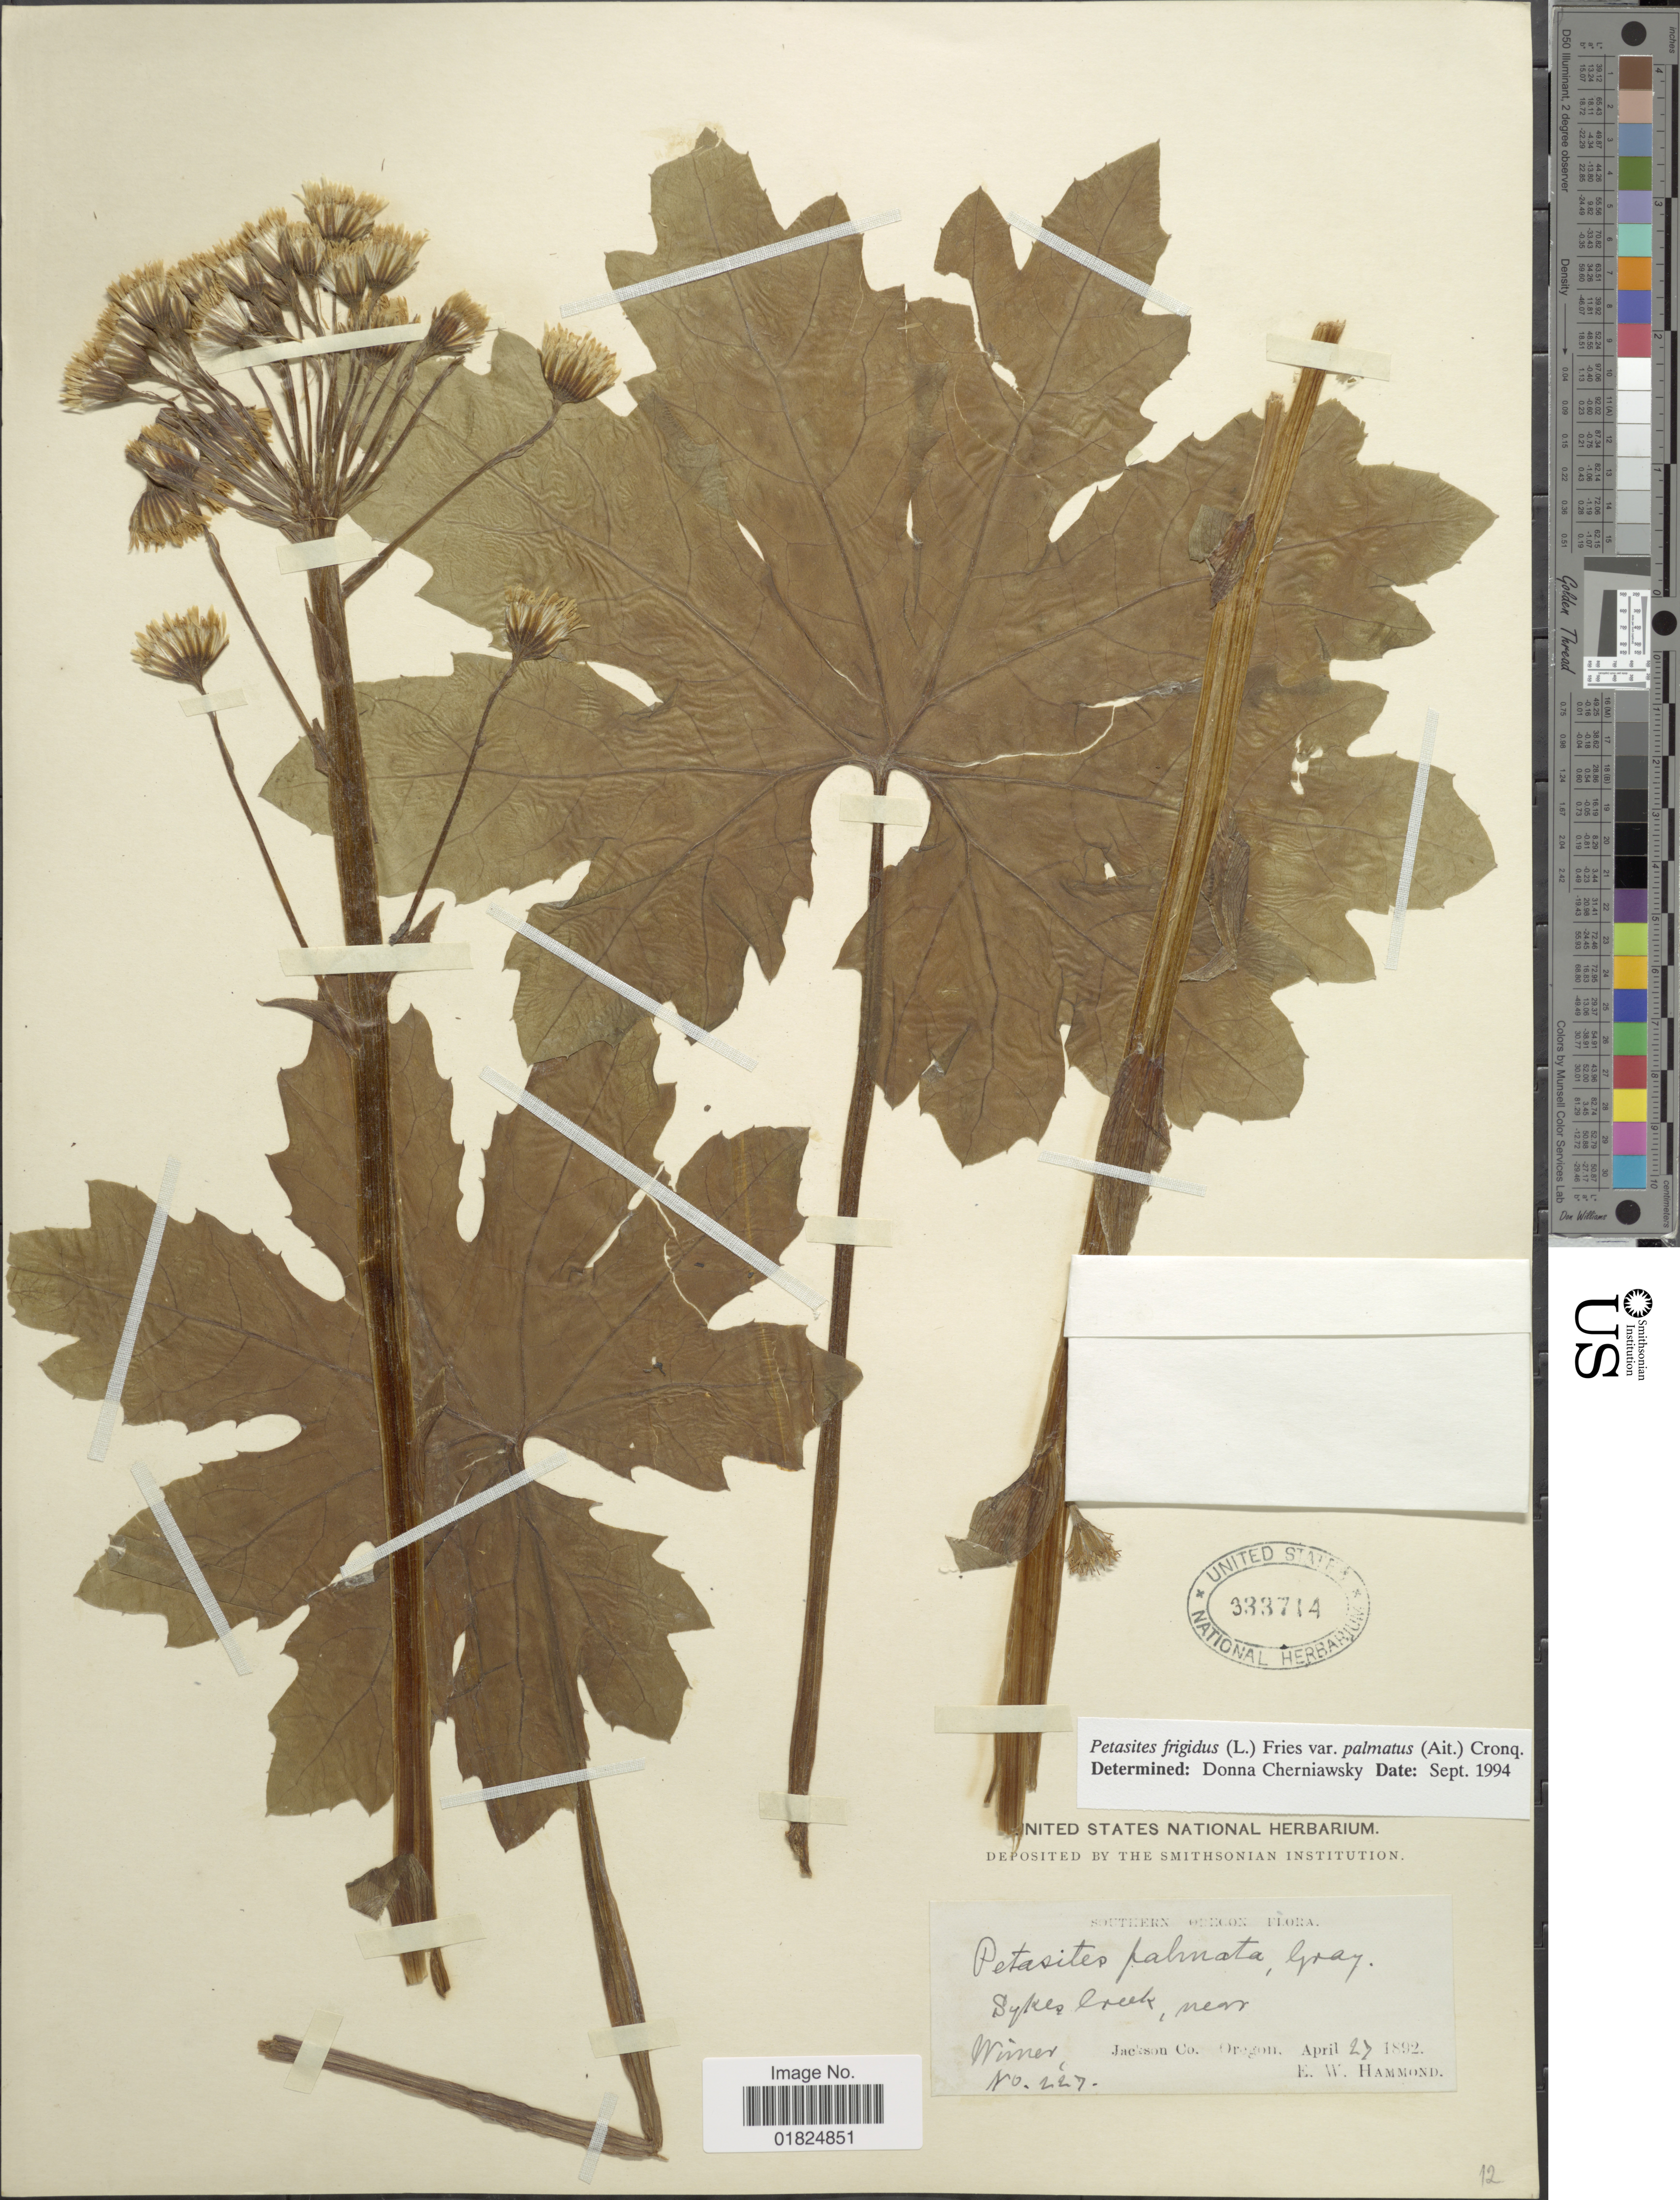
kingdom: Plantae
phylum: Tracheophyta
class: Magnoliopsida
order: Asterales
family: Asteraceae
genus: Petasites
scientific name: Petasites frigidus var. palmatus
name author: (Aiton) Cody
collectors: E. Hammond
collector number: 227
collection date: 1892-04-27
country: United States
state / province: Oregon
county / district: Jackson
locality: Southern Oregon, Jackson Co. Sykes Creek near Mines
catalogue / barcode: US 333714